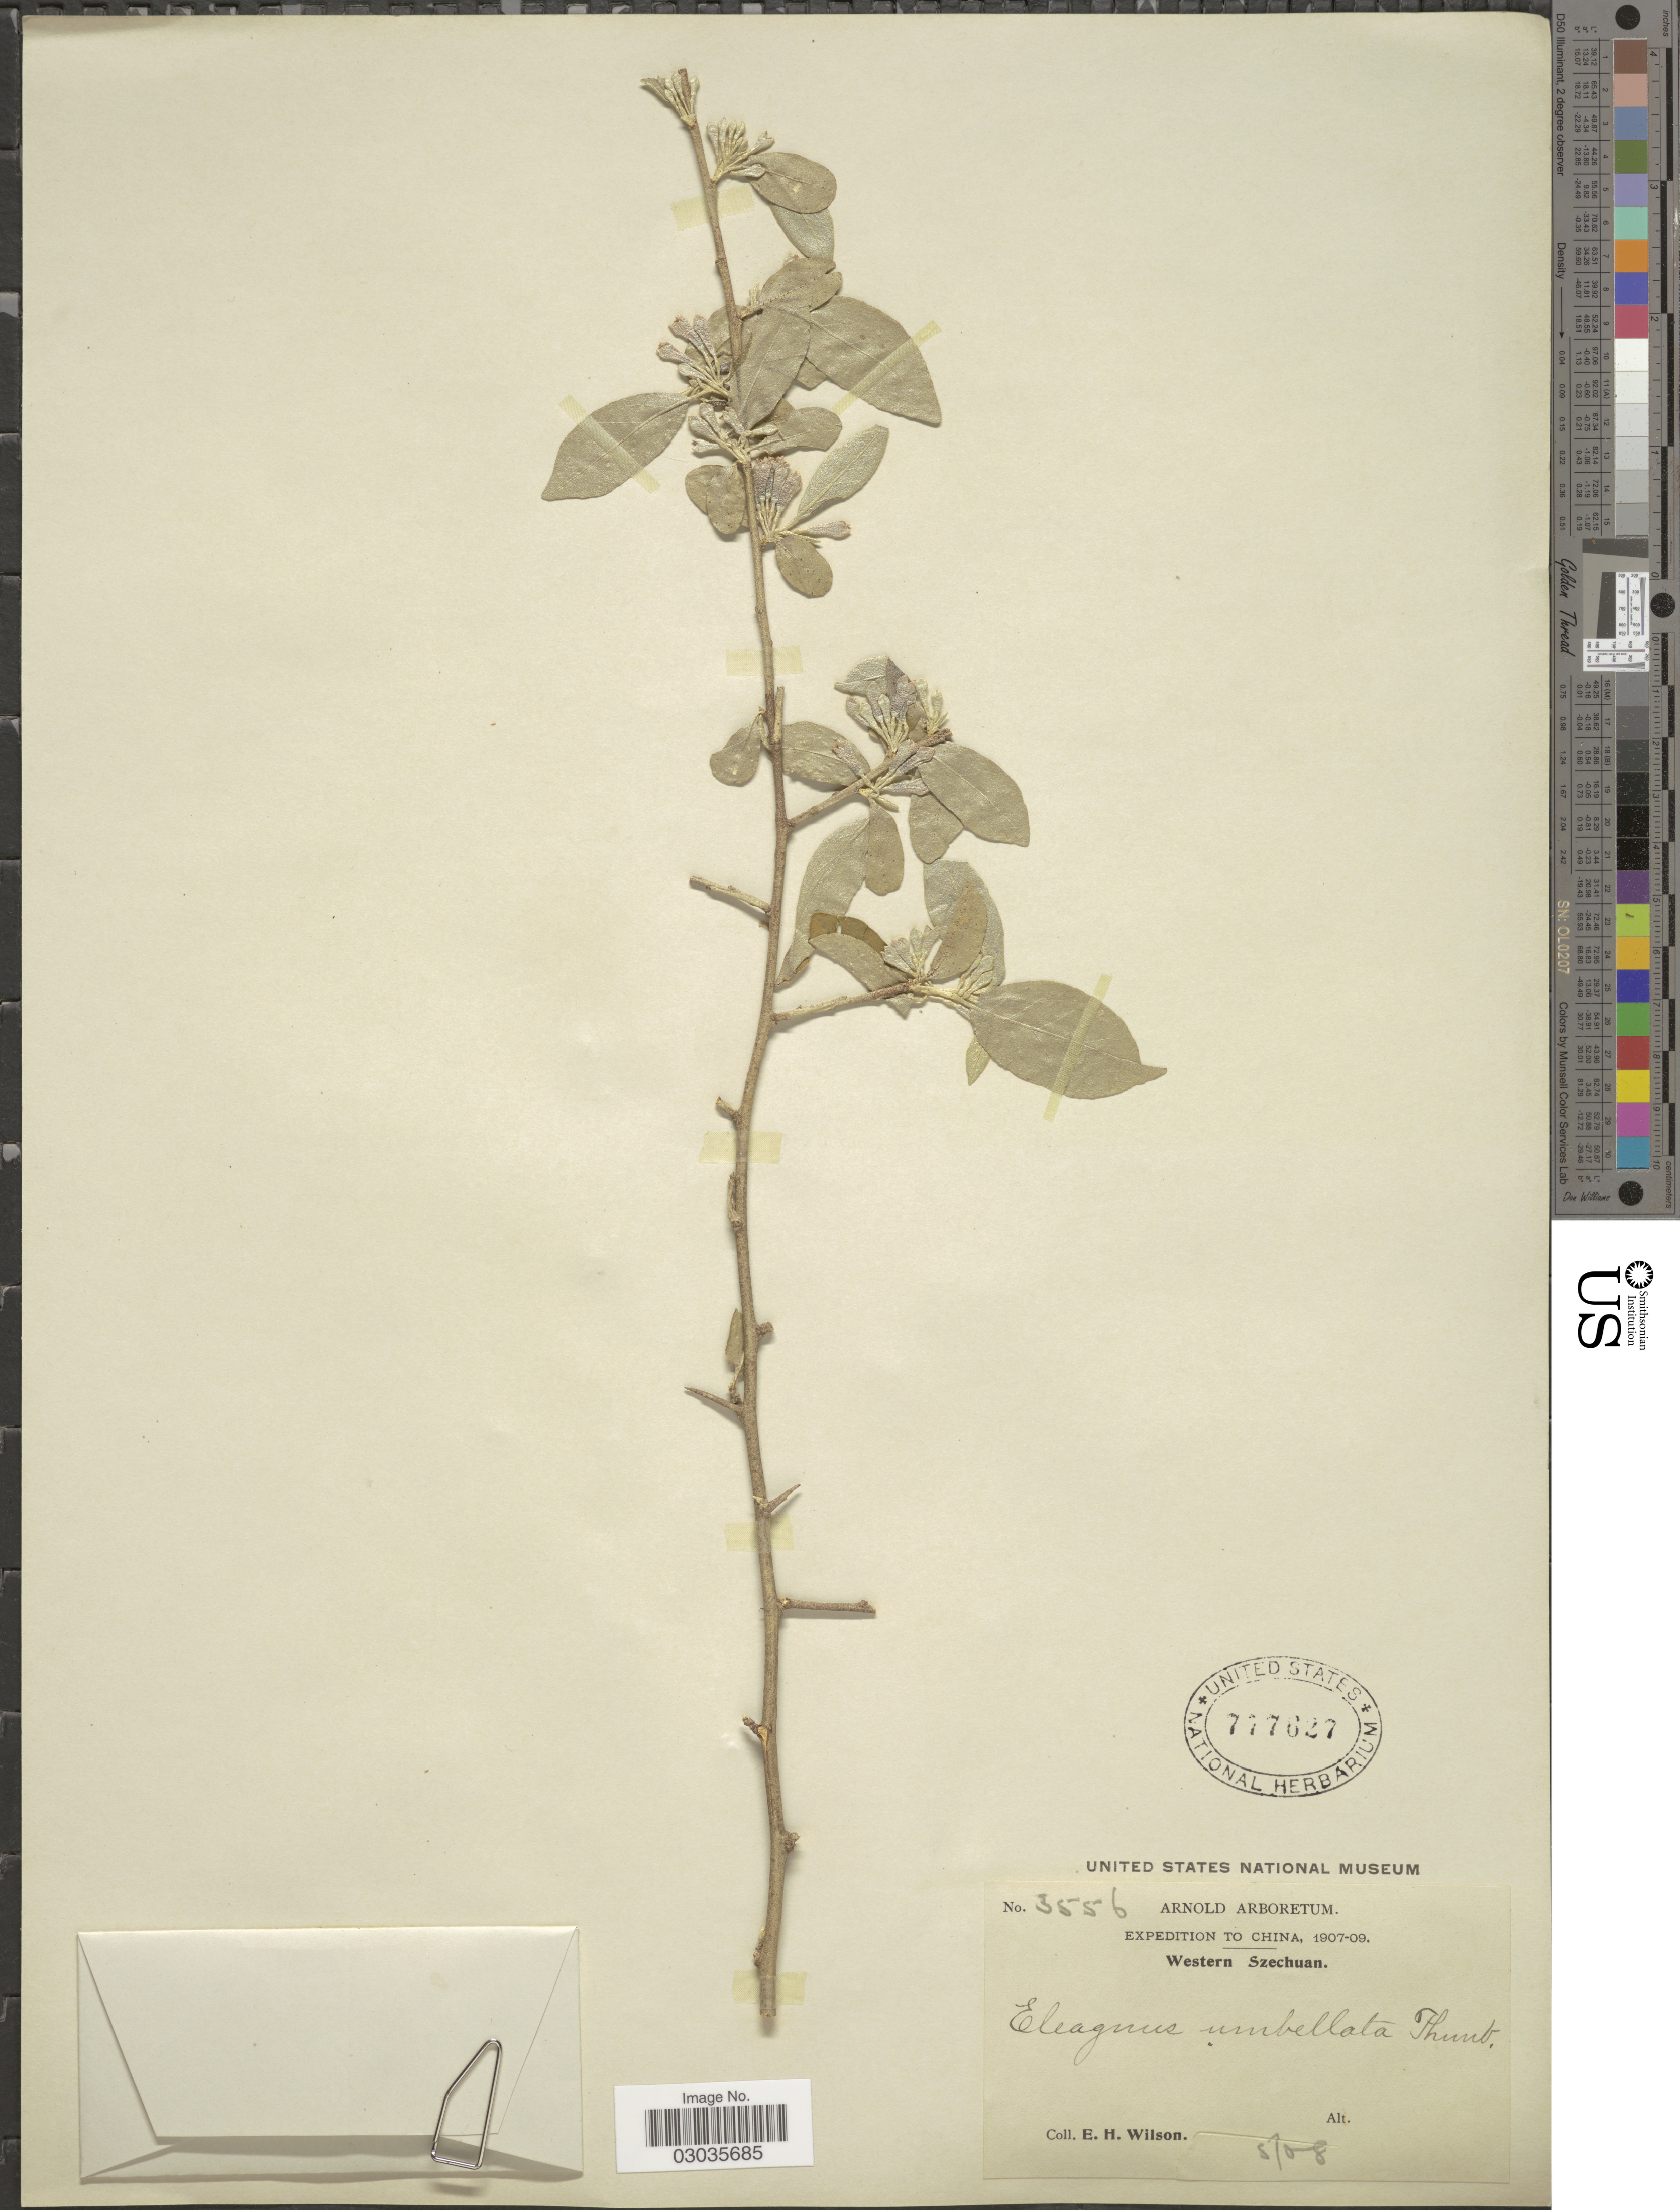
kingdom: Plantae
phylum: Tracheophyta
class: Magnoliopsida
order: Rosales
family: Elaeagnaceae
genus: Elaeagnus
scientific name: Elaeagnus umbellata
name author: Thunb.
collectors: E. Wilson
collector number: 3556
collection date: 1908-05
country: China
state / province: Sichuan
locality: Western Szechuan.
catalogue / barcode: US 777627